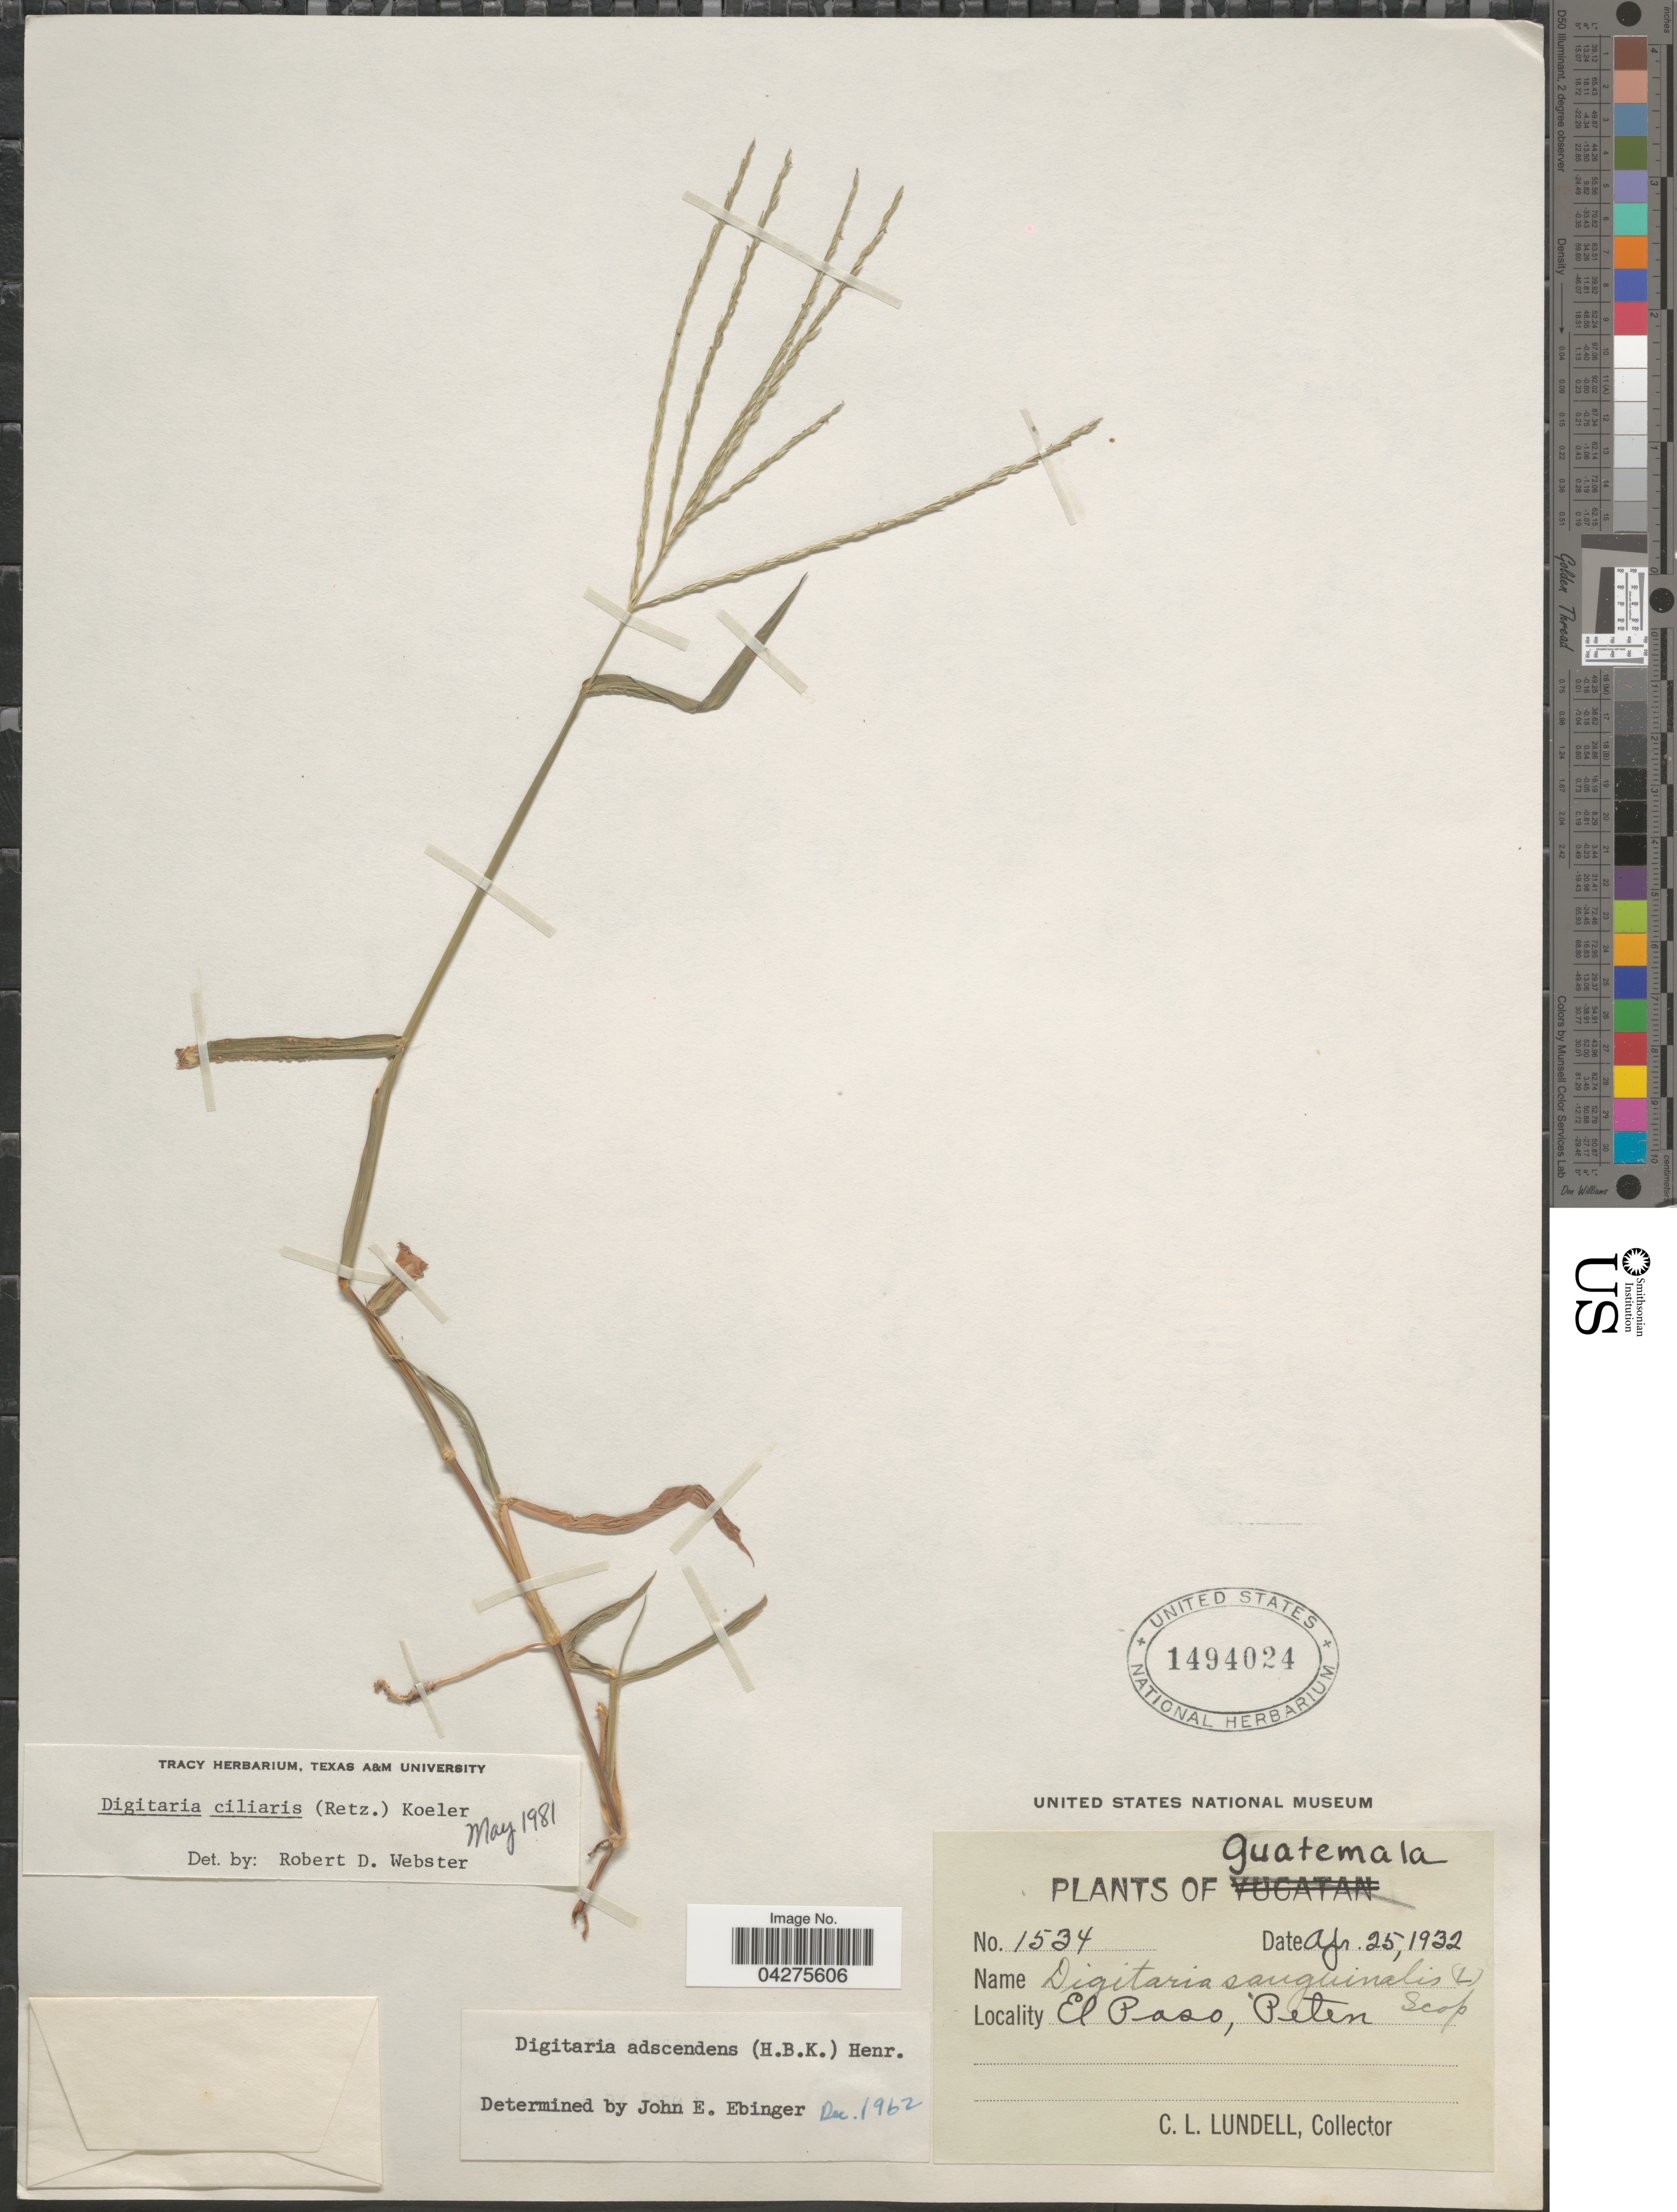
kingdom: Plantae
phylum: Tracheophyta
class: Liliopsida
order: Poales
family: Poaceae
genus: Digitaria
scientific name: Digitaria ciliaris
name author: (Retz.) Koeler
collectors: C. L. Lundell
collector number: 1534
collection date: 1932-04-25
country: Guatemala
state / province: El Peten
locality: El Paso, Peten.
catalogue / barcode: US 1494024